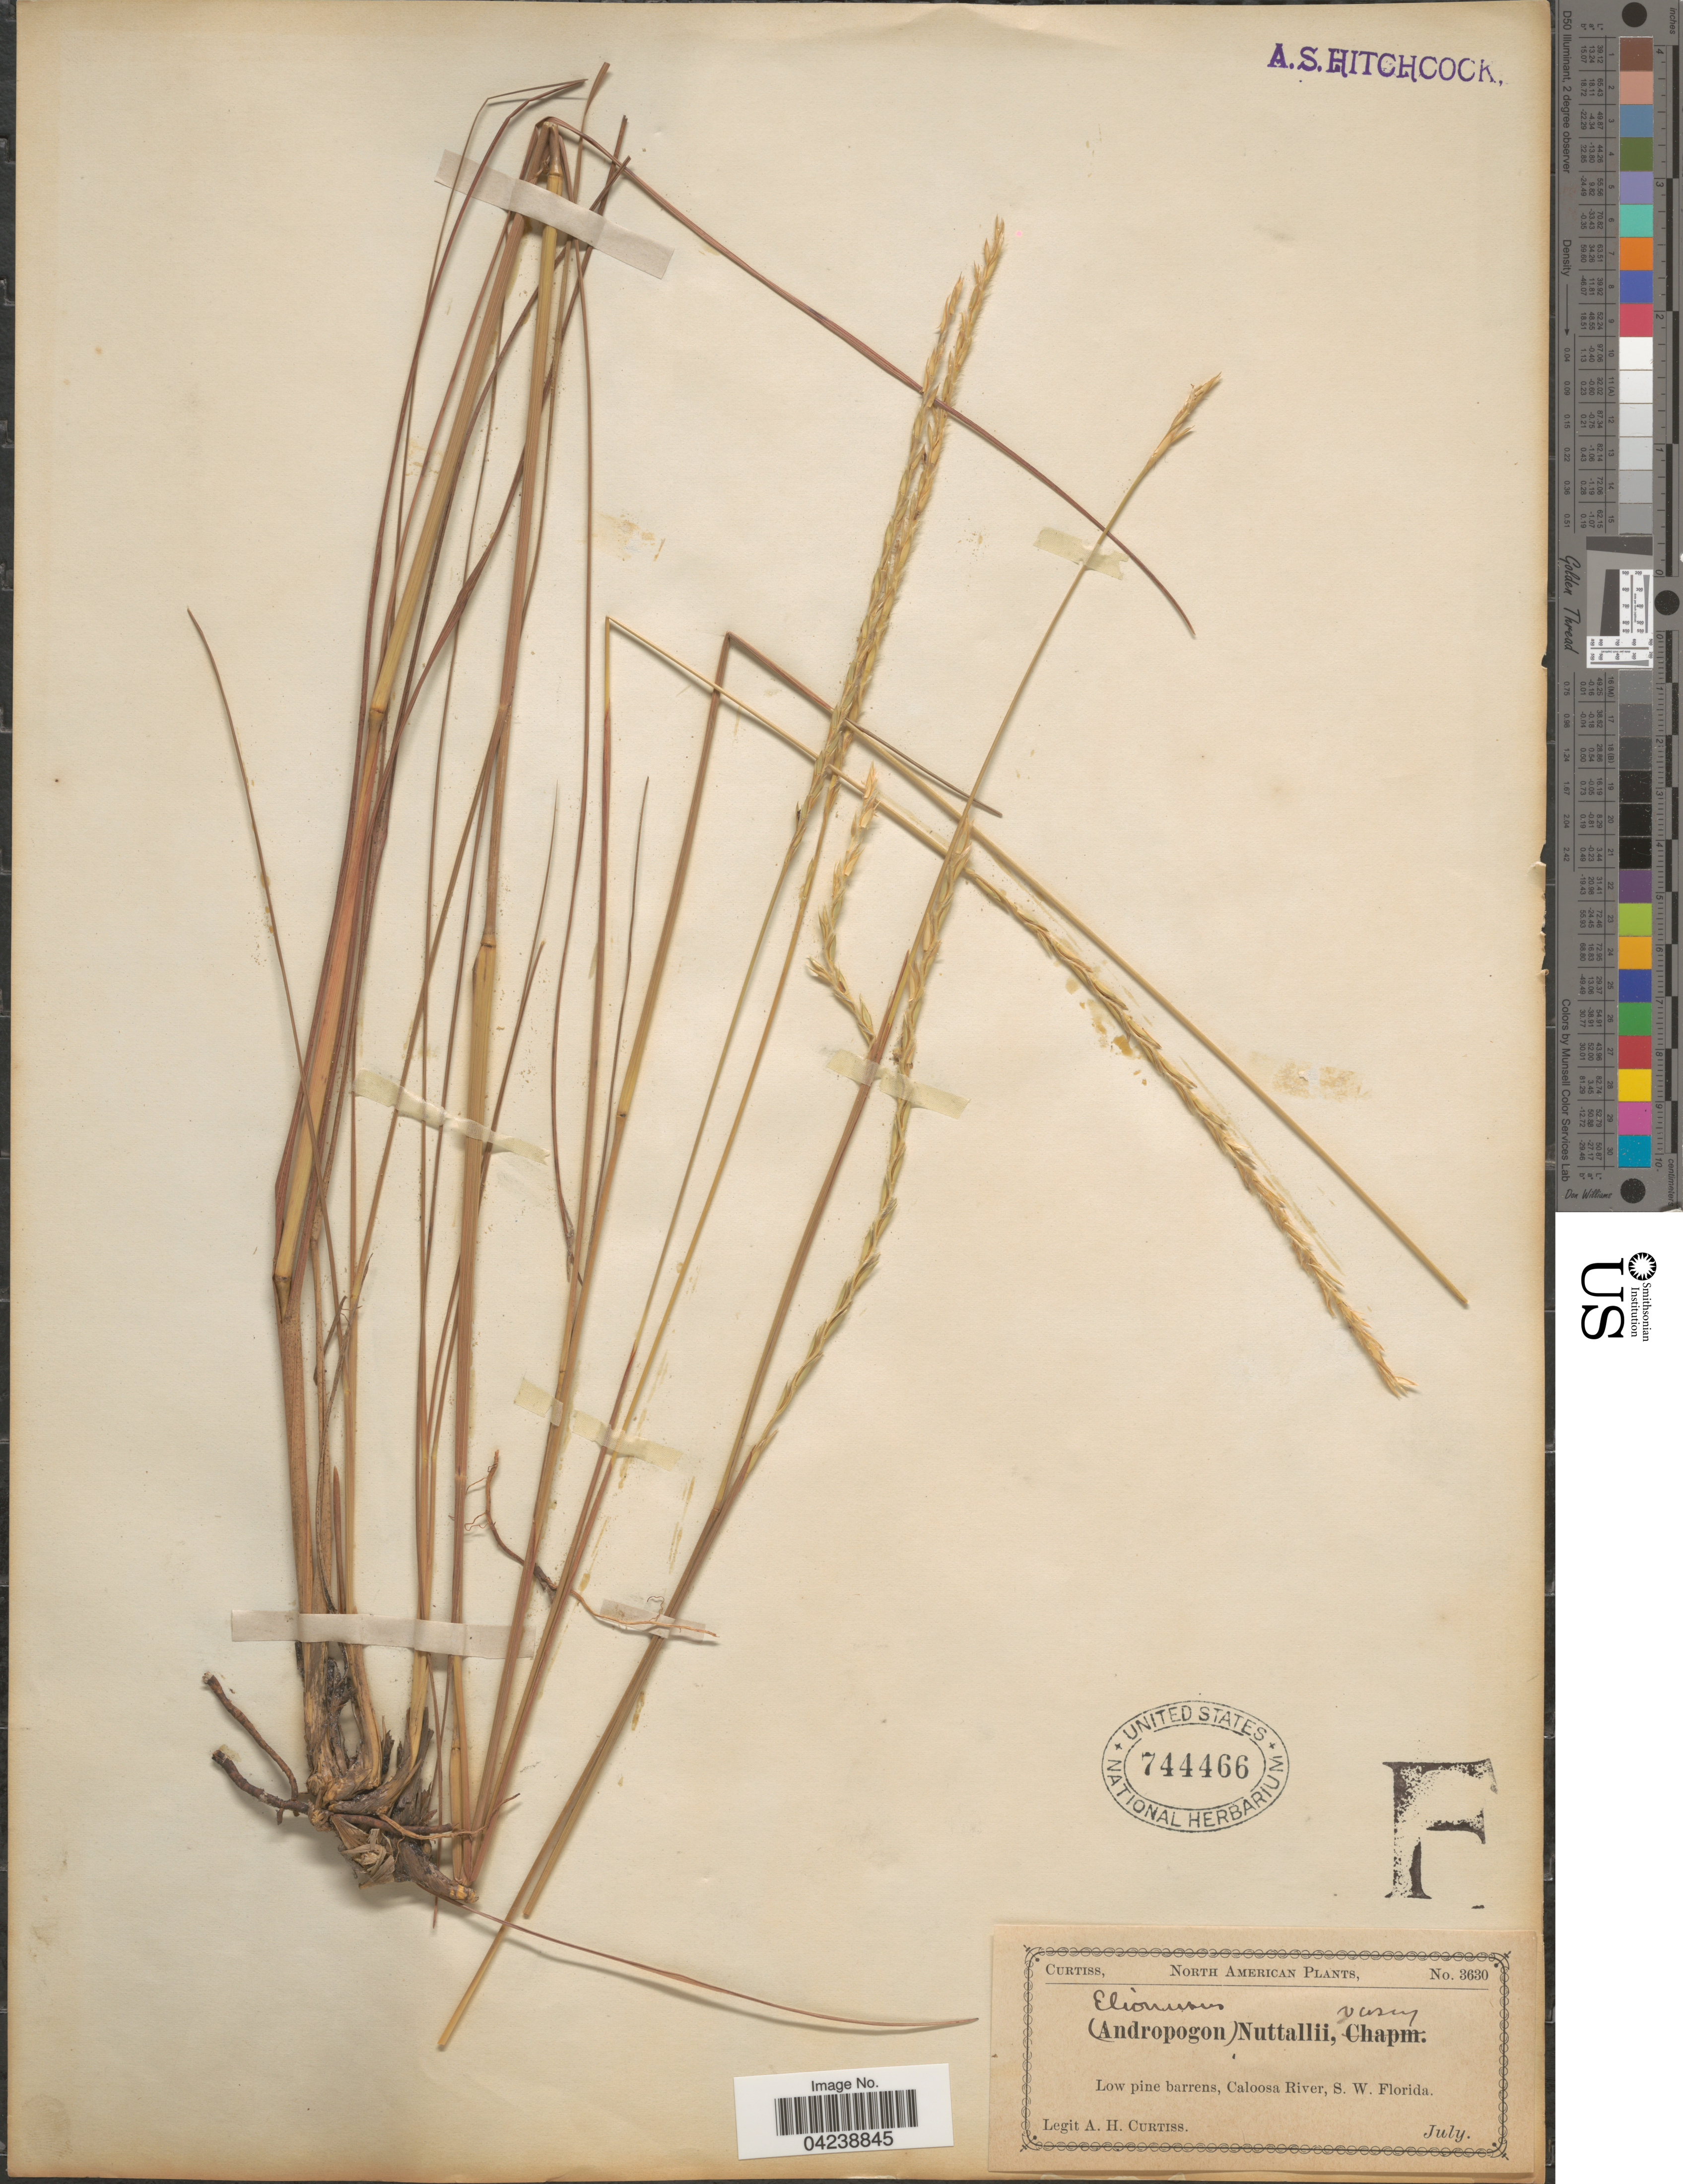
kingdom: Plantae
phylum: Tracheophyta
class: Liliopsida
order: Poales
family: Poaceae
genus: Elionurus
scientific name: Elionurus tripsacoides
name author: Humb. & Bonpl. ex Willd.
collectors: A. H. Curtiss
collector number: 3630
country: United States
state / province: Florida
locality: Low pine barrens, Caloosa River, S.W. Florida.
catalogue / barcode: US 744466